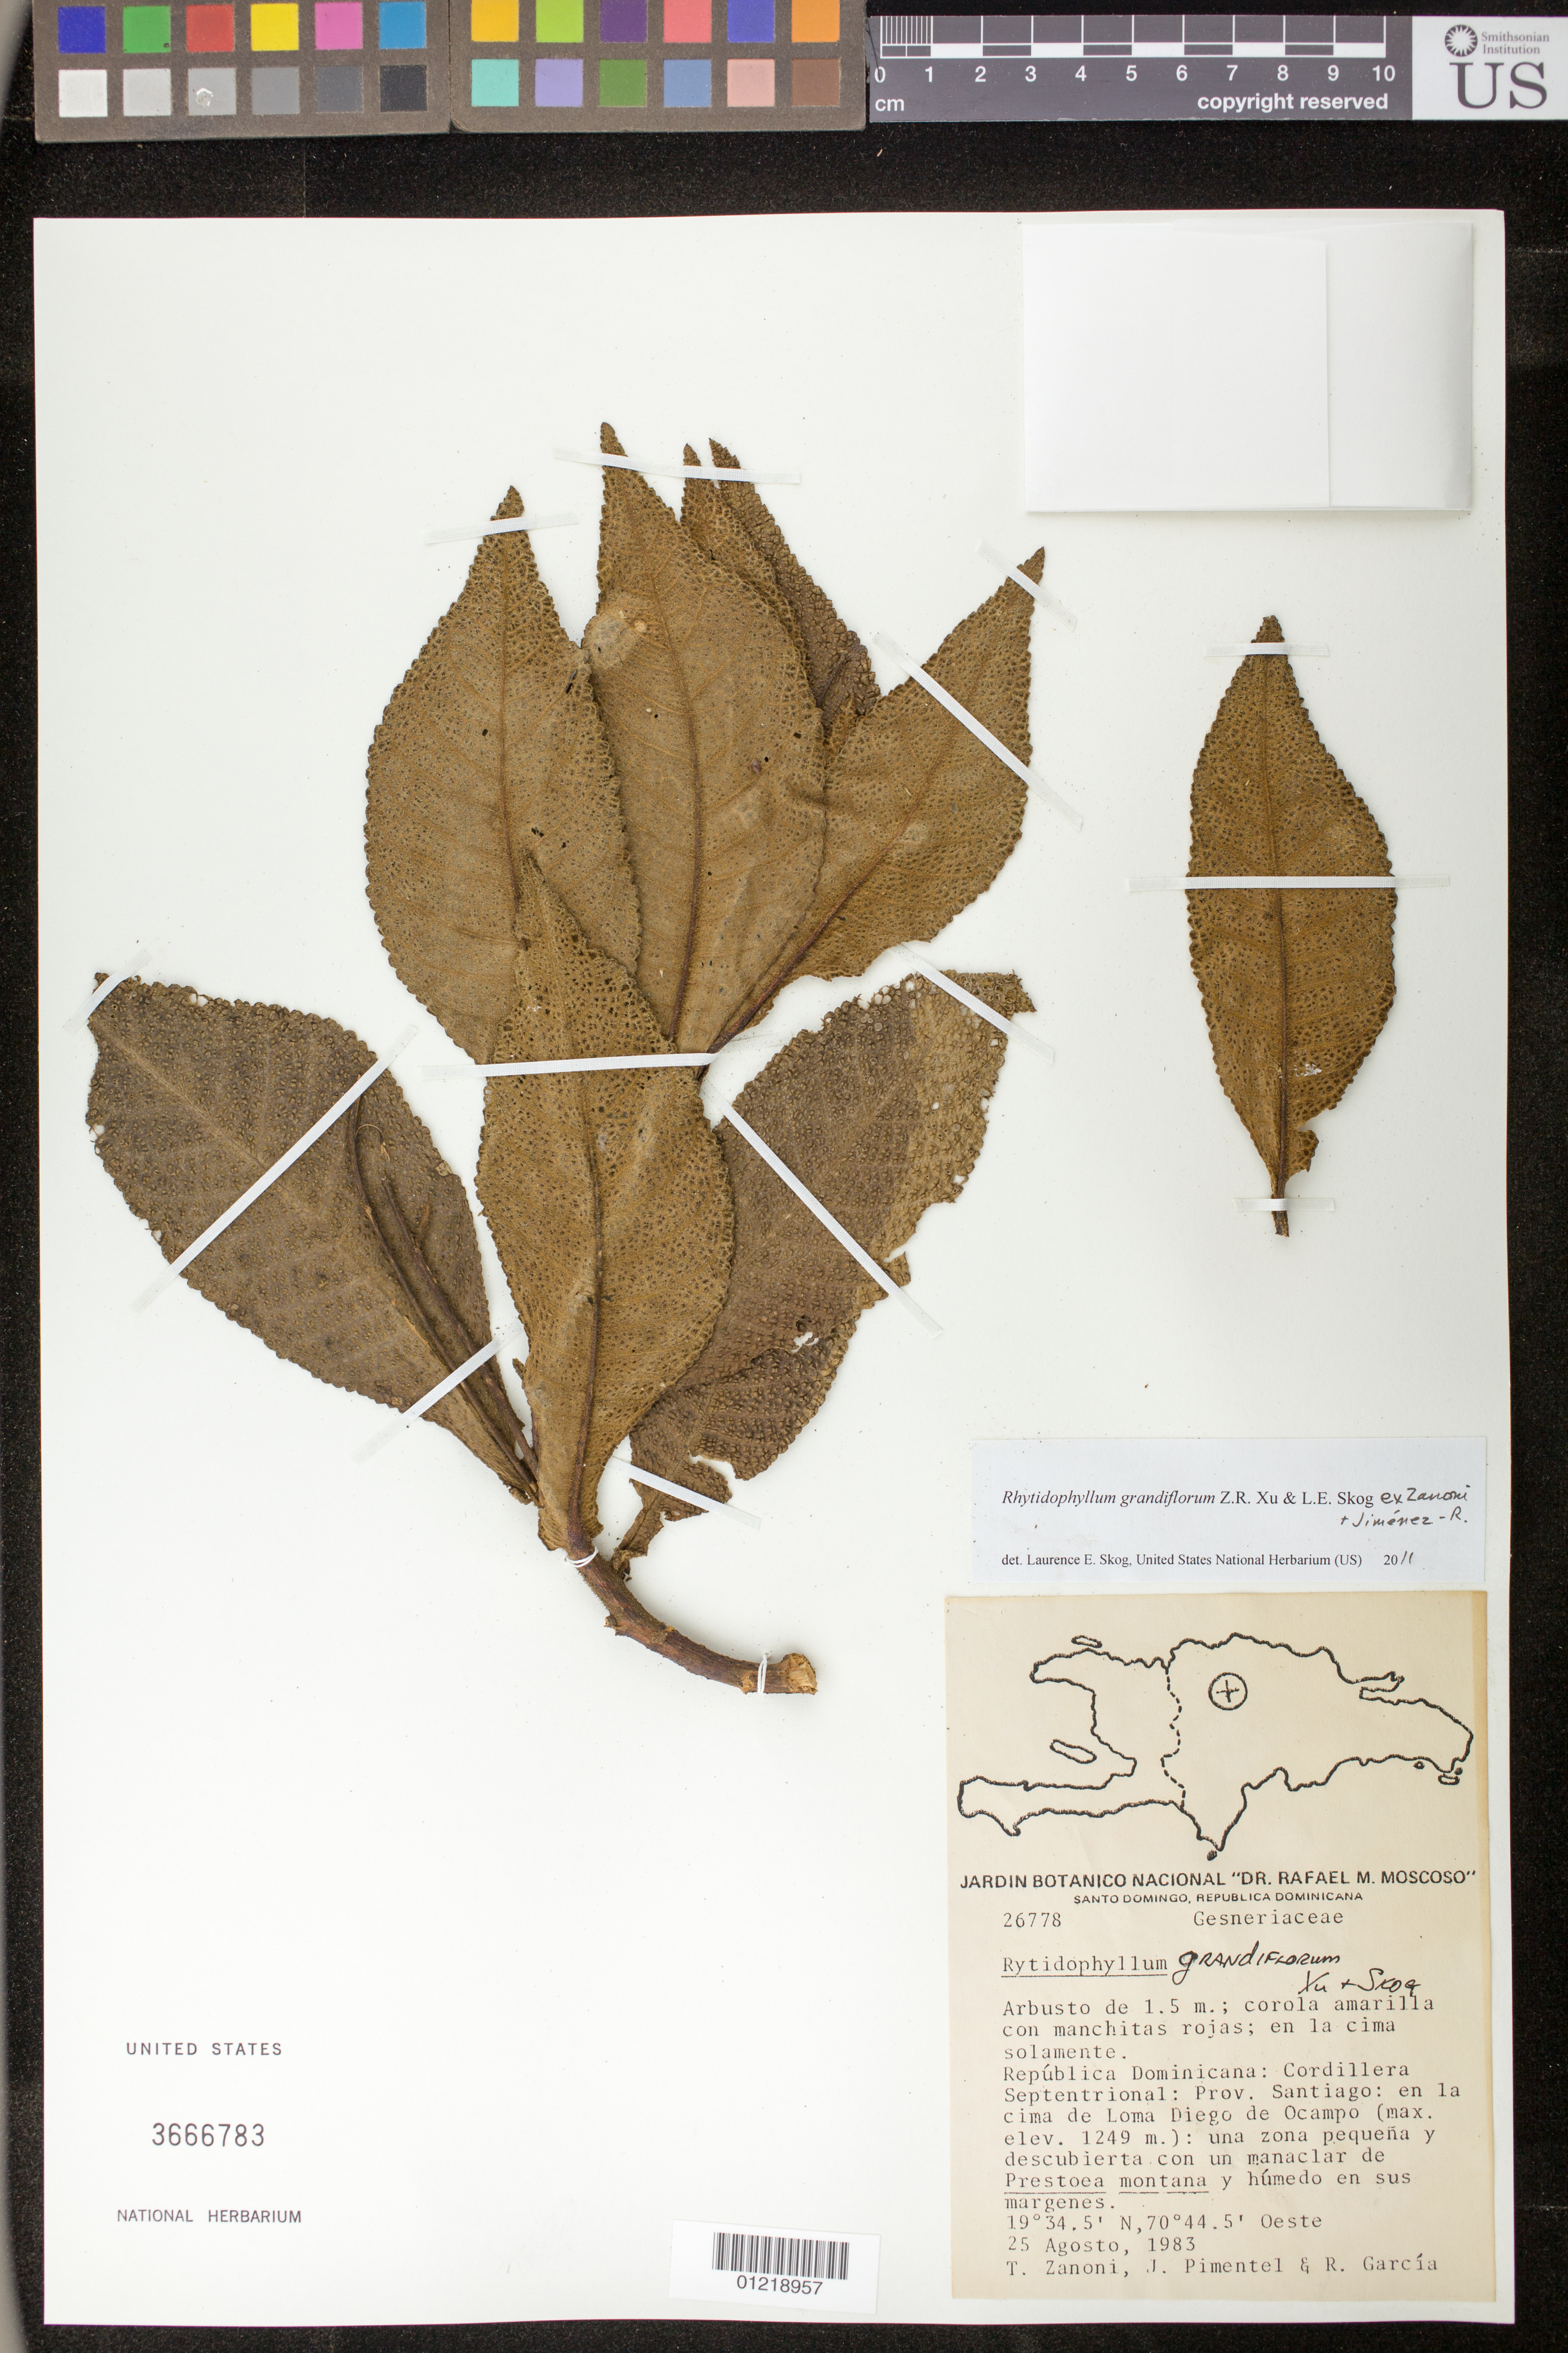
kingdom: Plantae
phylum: Tracheophyta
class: Magnoliopsida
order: Lamiales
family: Gesneriaceae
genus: Rhytidophyllum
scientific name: Rhytidophyllum grandiflorum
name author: Xu & L.E. Skog ex Zanoni & Jiménez Rodr.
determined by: Skog, Laurence E.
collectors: T. A. Zanoni, J. Pimentel & R. Garcia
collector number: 26778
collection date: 1983-08-25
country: Dominican Republic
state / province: Santiago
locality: Cordillera Septentrional, en la cima de Loma Diego de Ocampo.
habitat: En la cima solamente. Una zona pequeña y descubierta con un manaclar de Prestoea montana y húmedo en sus margenes.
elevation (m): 1249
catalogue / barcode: US 3666783